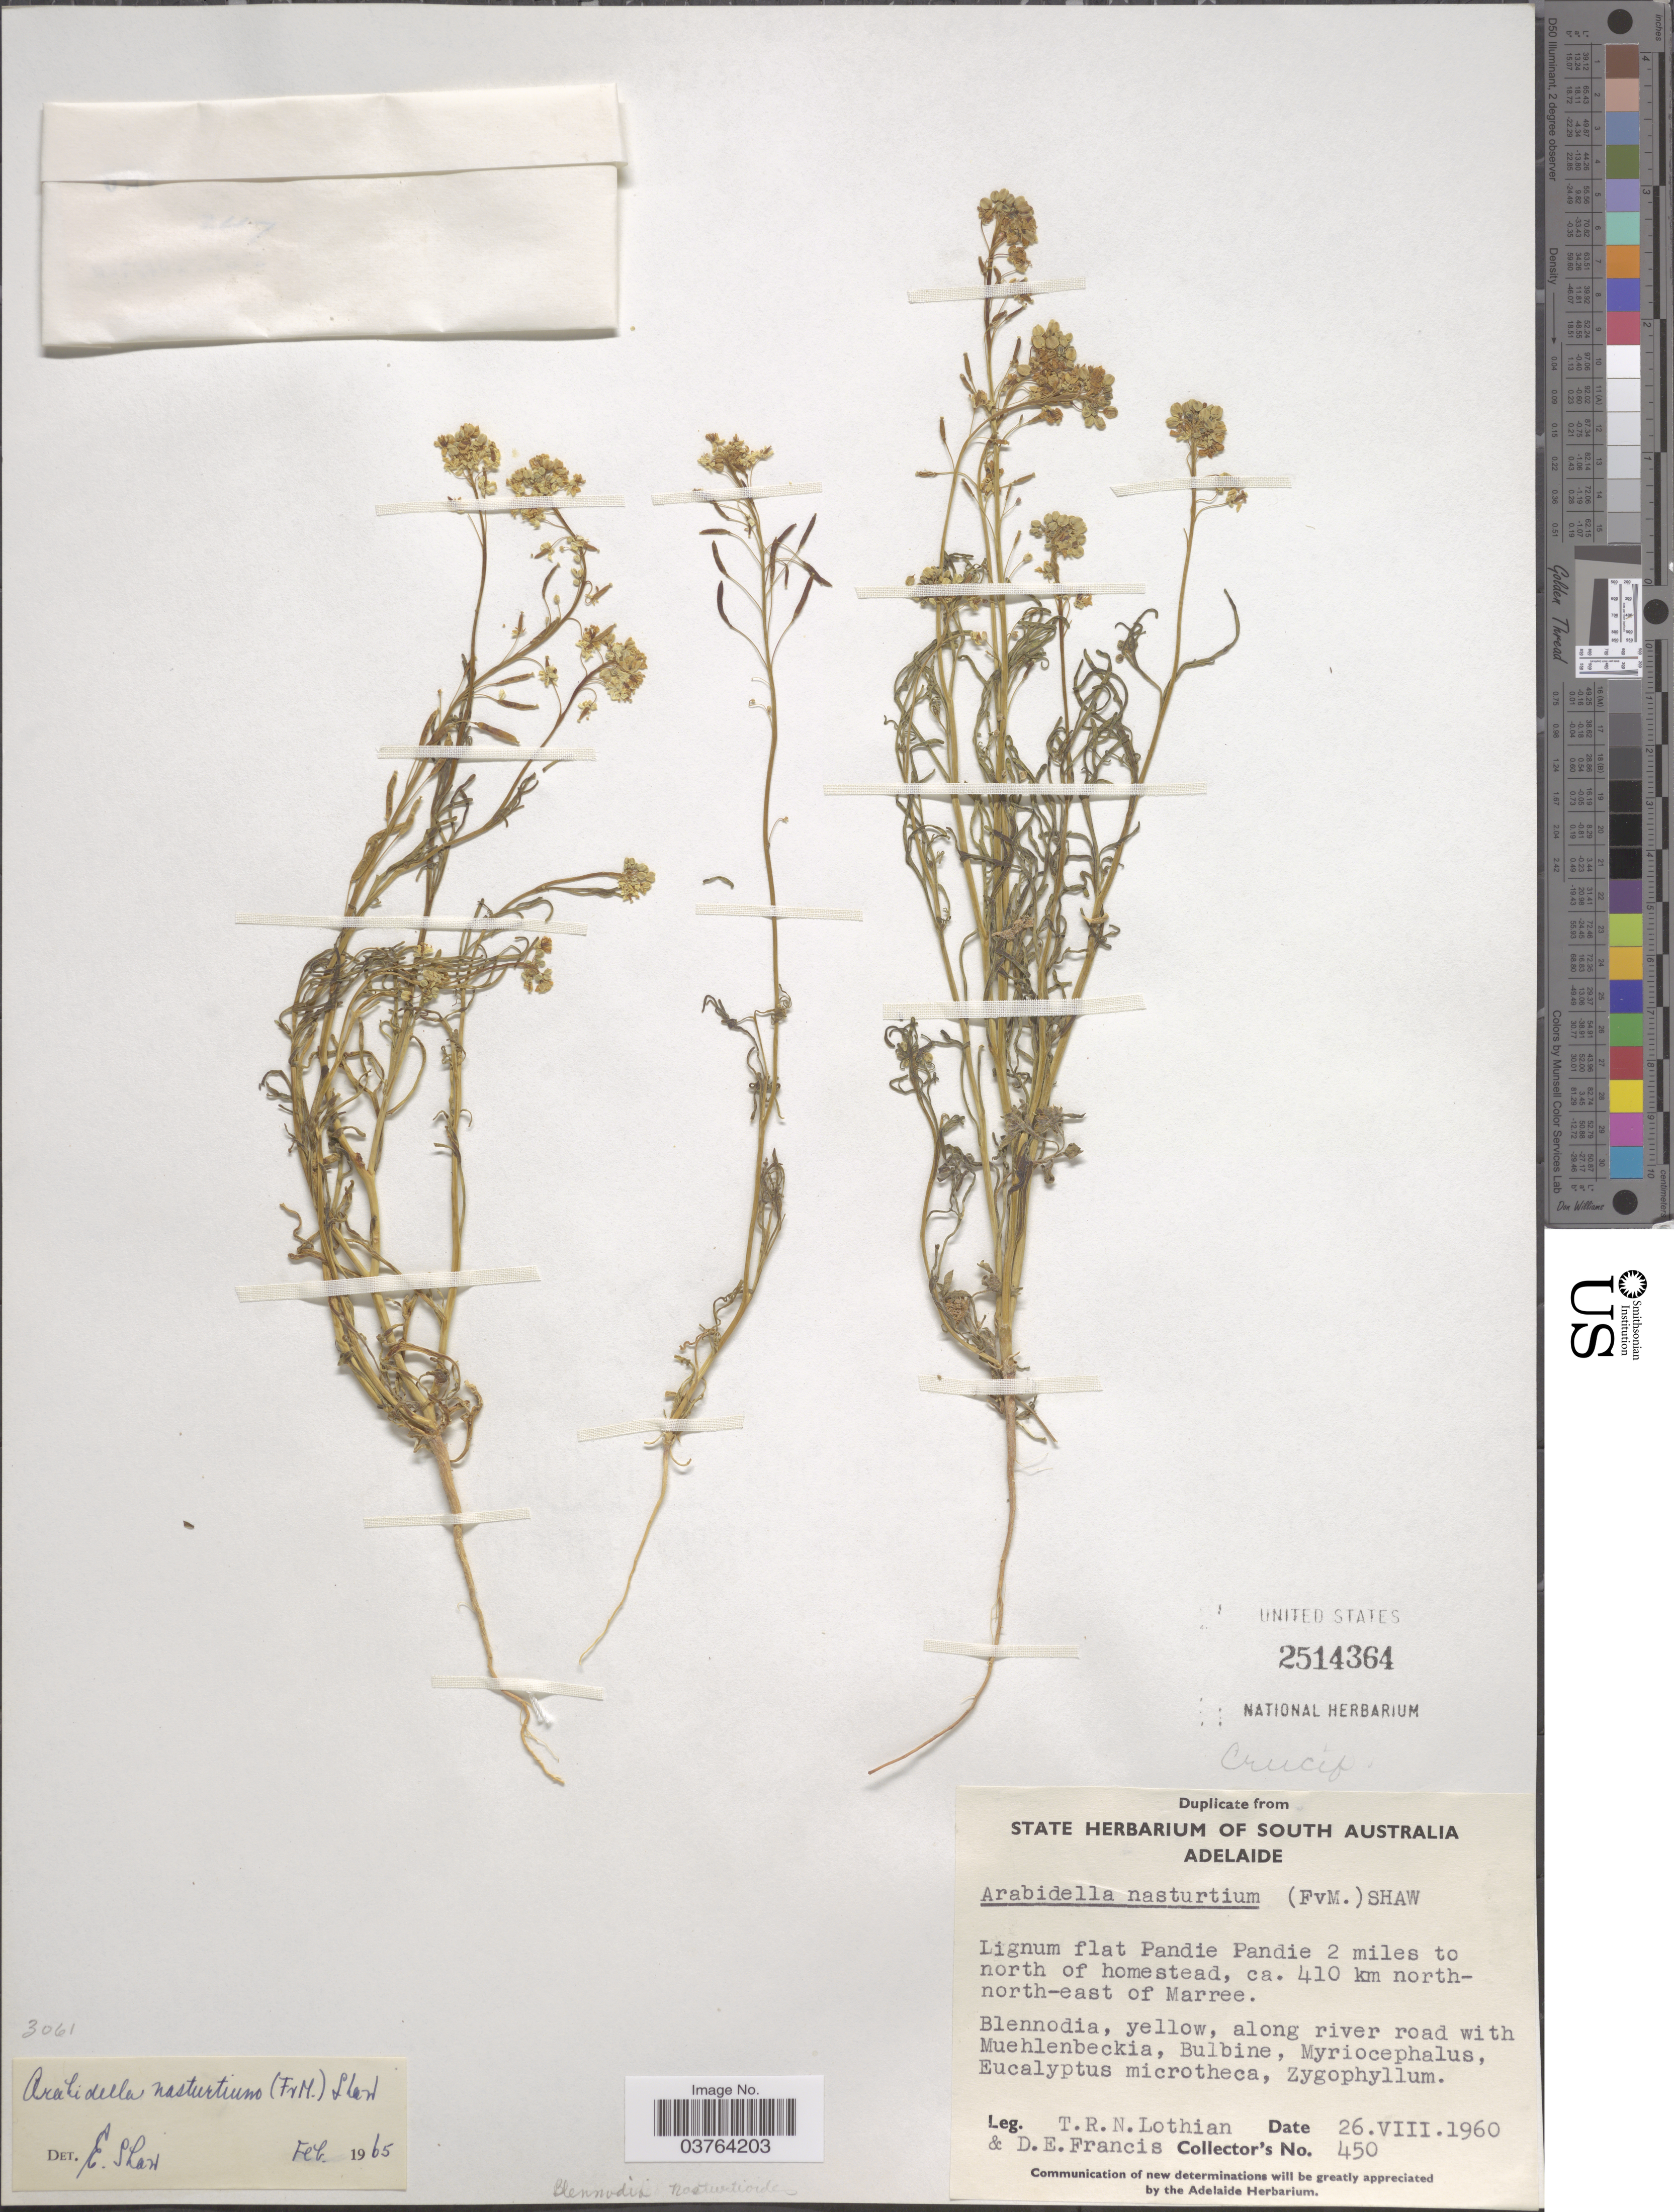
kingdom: Plantae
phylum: Tracheophyta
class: Magnoliopsida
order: Brassicales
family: Brassicaceae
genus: Blennodia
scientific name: Blennodia nasturtioides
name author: (F. Muell.) Benth.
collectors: T. Lothian & D. Francis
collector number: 450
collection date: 1960-08-26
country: Australia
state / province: South Australia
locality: Lignum flat Pandie Pandie 2 miles to north of homestead, ca. 410 km north-north-east of Marree.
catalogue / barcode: US 2514364